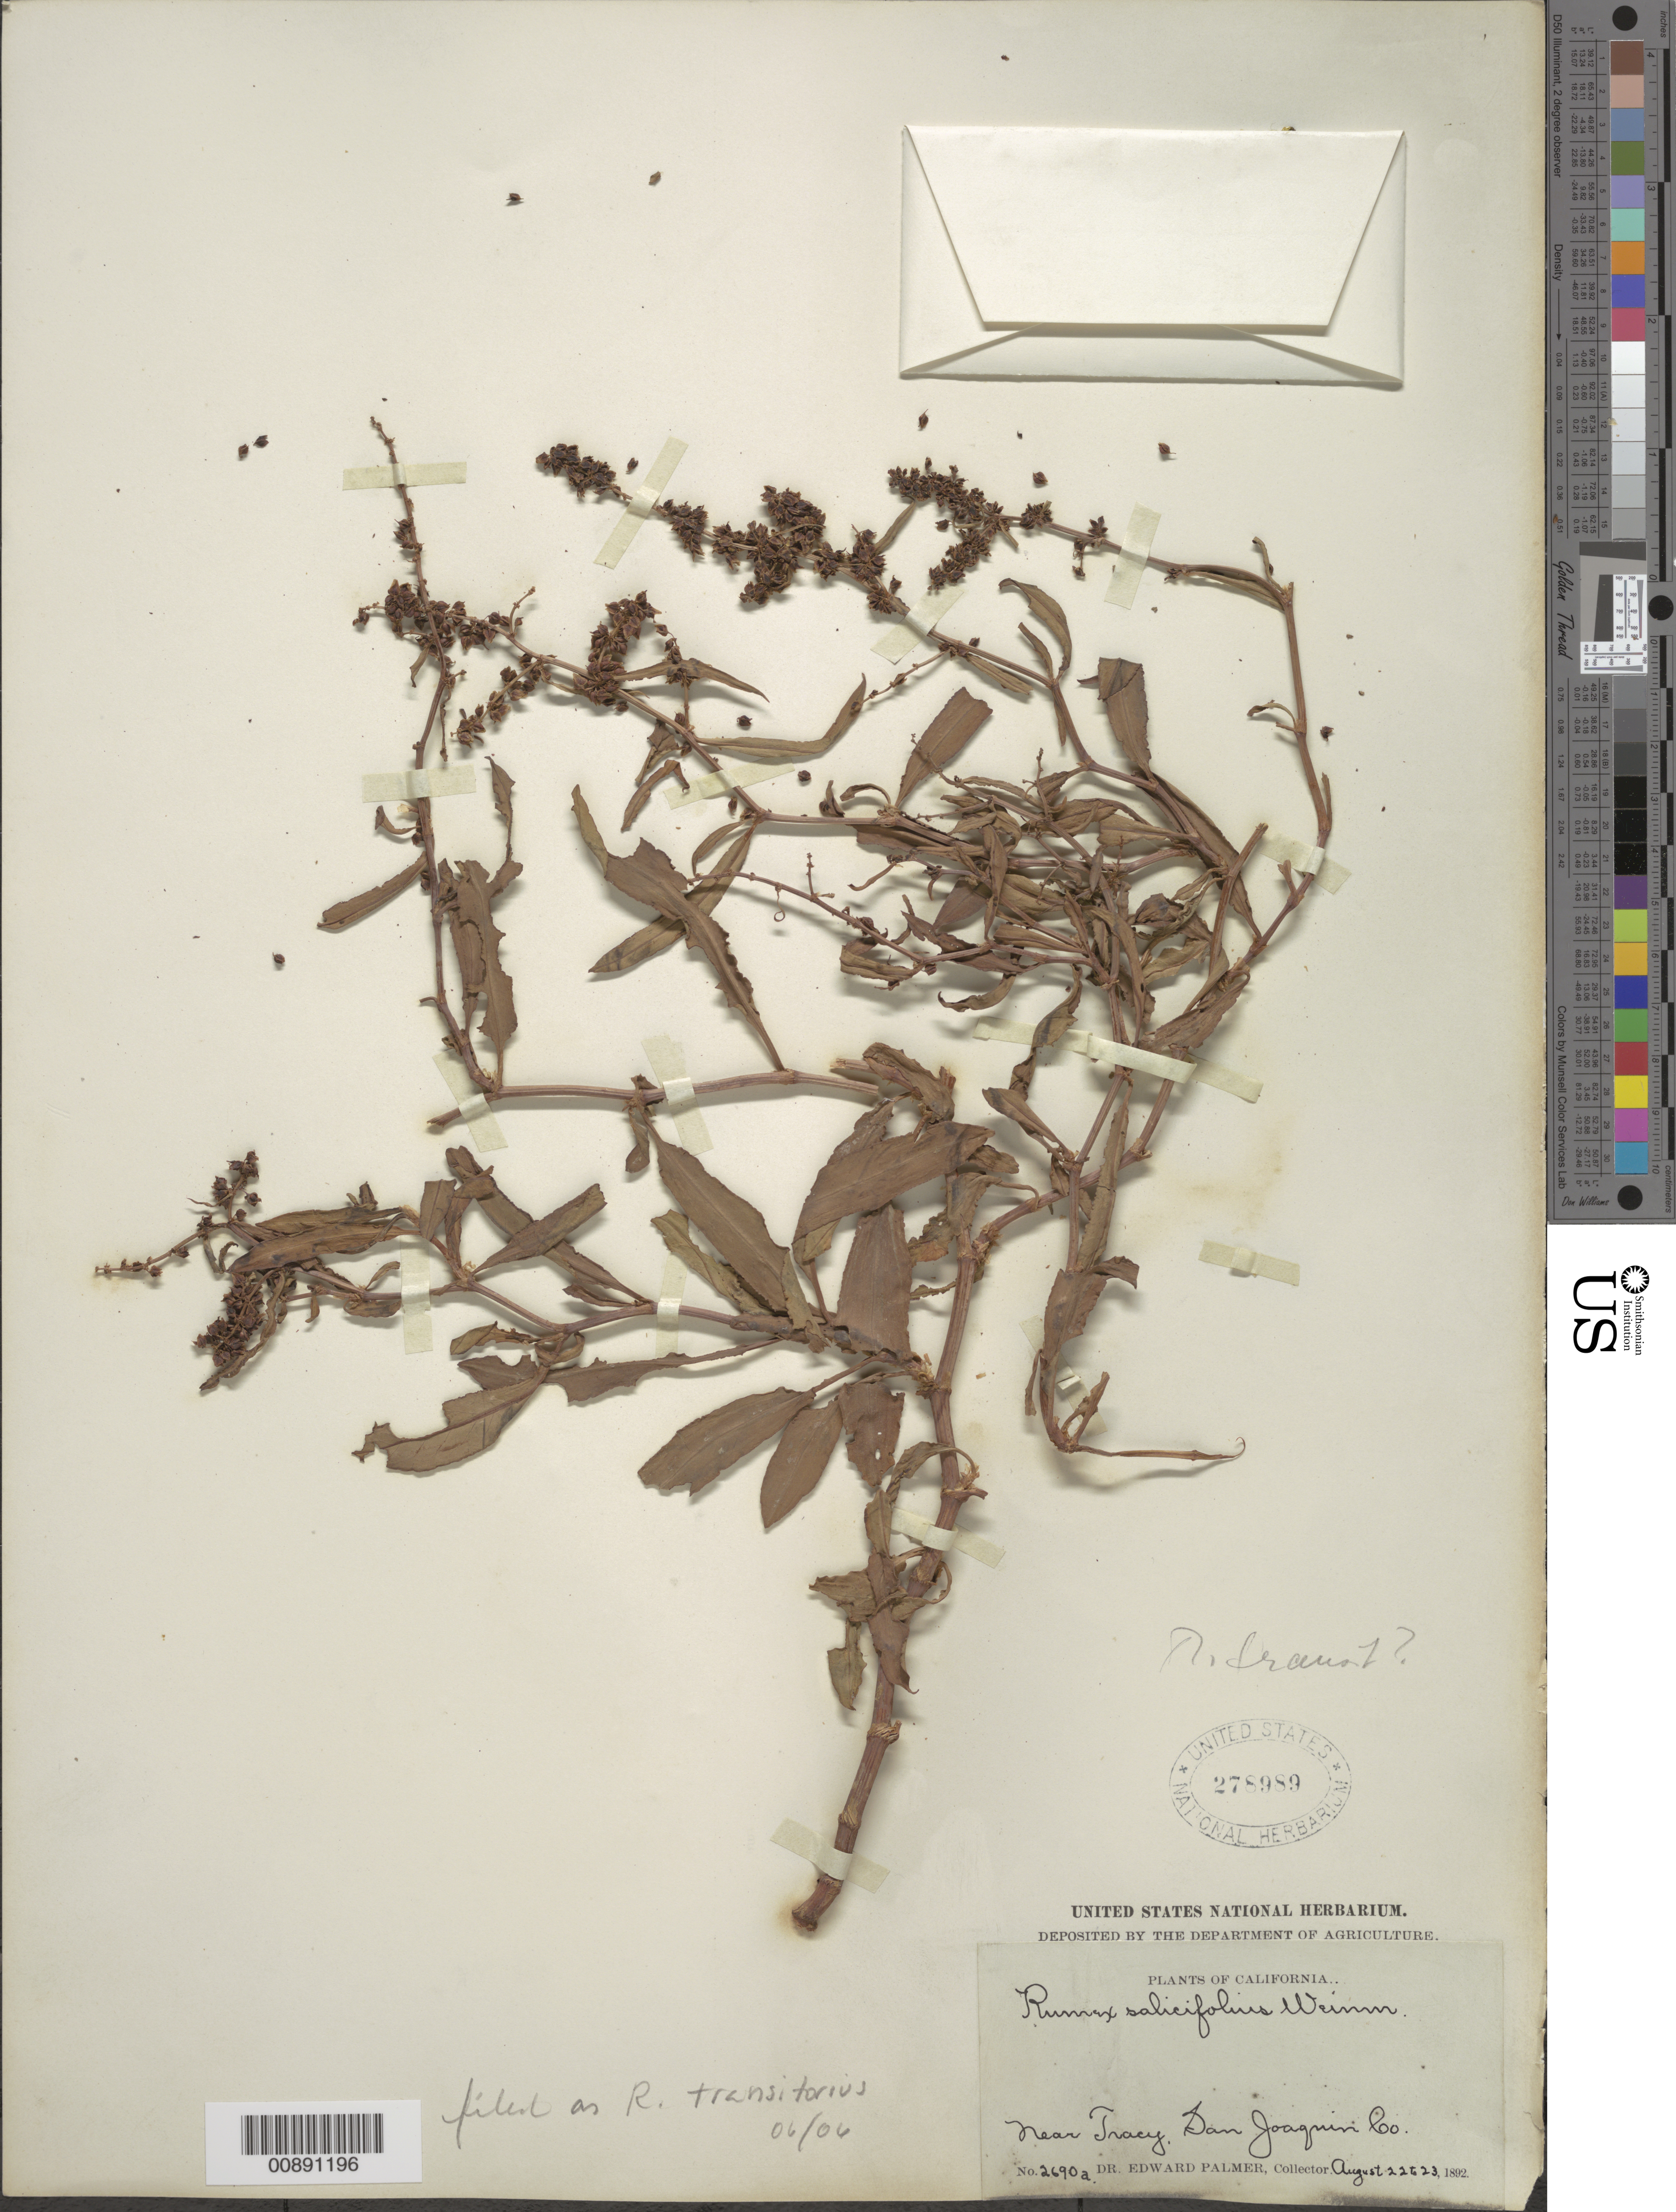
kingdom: Plantae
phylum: Tracheophyta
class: Magnoliopsida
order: Caryophyllales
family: Polygonaceae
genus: Rumex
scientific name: Rumex transitorius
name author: Rech. f.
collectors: E. Palmer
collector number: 2690a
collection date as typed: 22 Aug 1892 to 23 Aug 1892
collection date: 1892-08-22/1892-08-23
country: United States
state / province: California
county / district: San Joaquin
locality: Near Tracy, San Joaquin County, California.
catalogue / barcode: US 278989